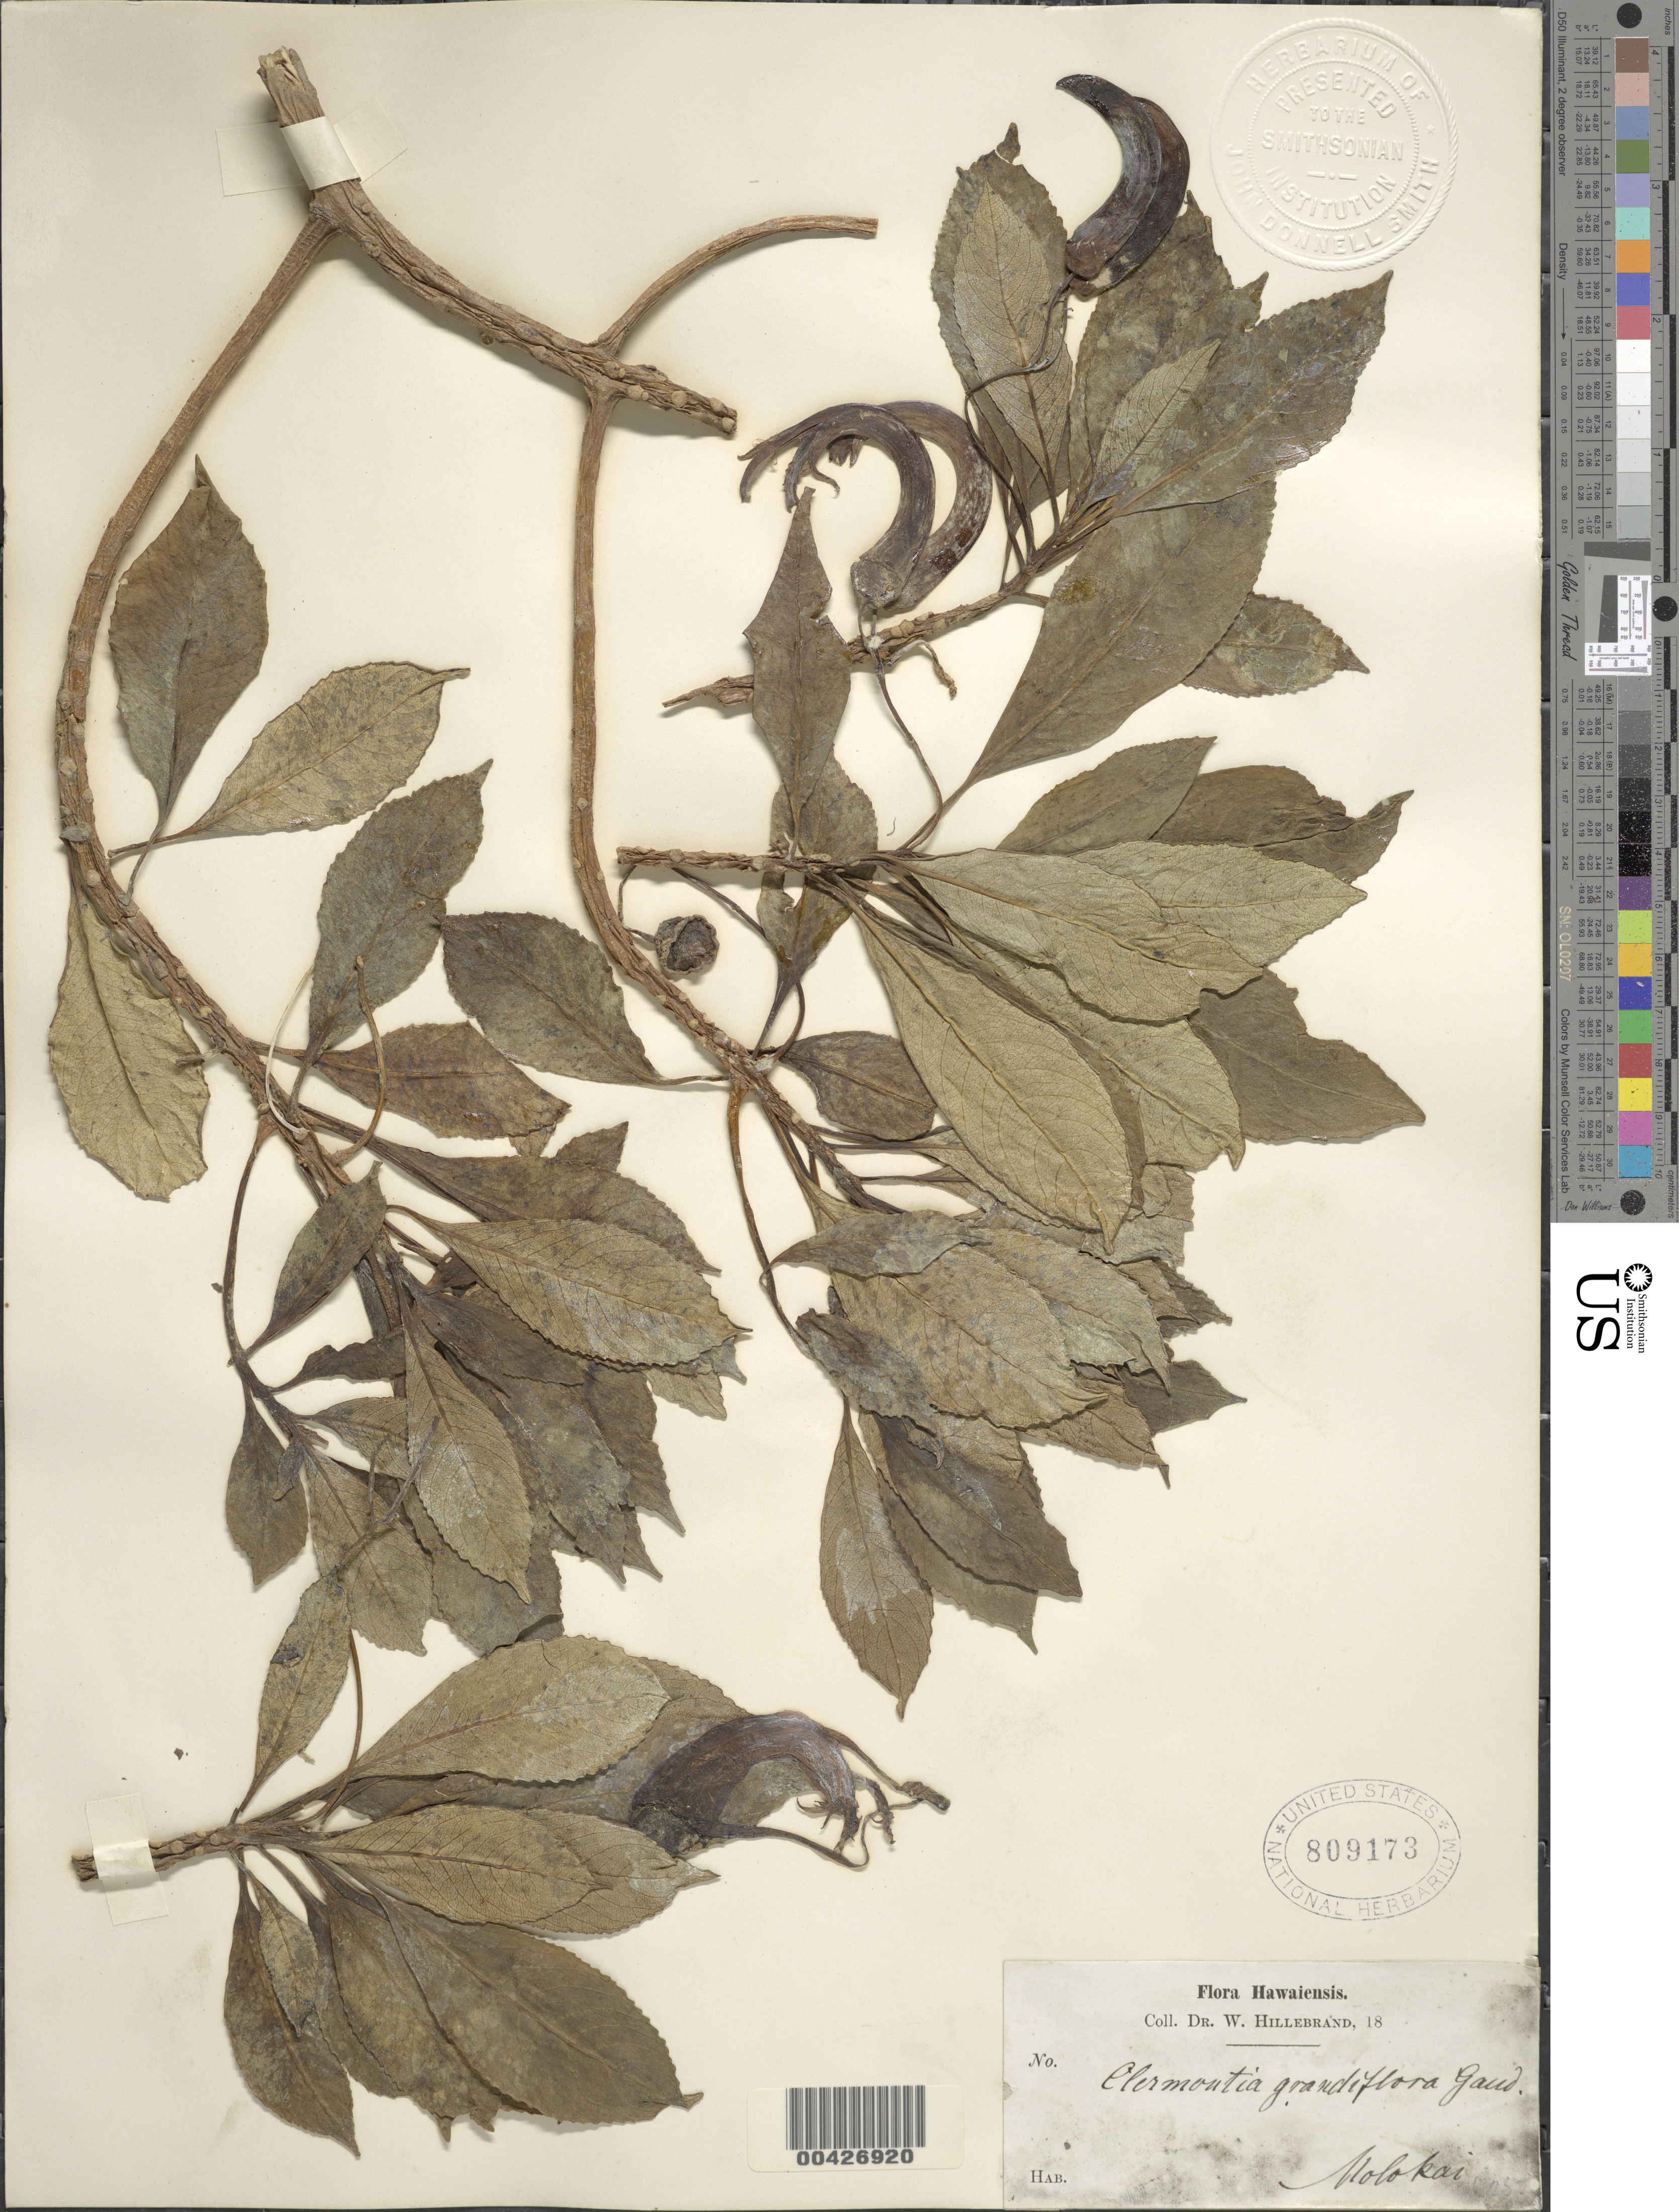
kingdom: Plantae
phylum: Tracheophyta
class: Magnoliopsida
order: Asterales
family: Campanulaceae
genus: Clermontia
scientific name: Clermontia grandiflora subsp. munroi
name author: Gaudich.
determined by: Wagner, W. L., (BOT), Smithsonian Institution - National Museum of Natural History (UNITED STATES)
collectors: W. Hillebrand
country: United States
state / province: Hawaii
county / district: Maui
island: Moloka'i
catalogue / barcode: US 809173